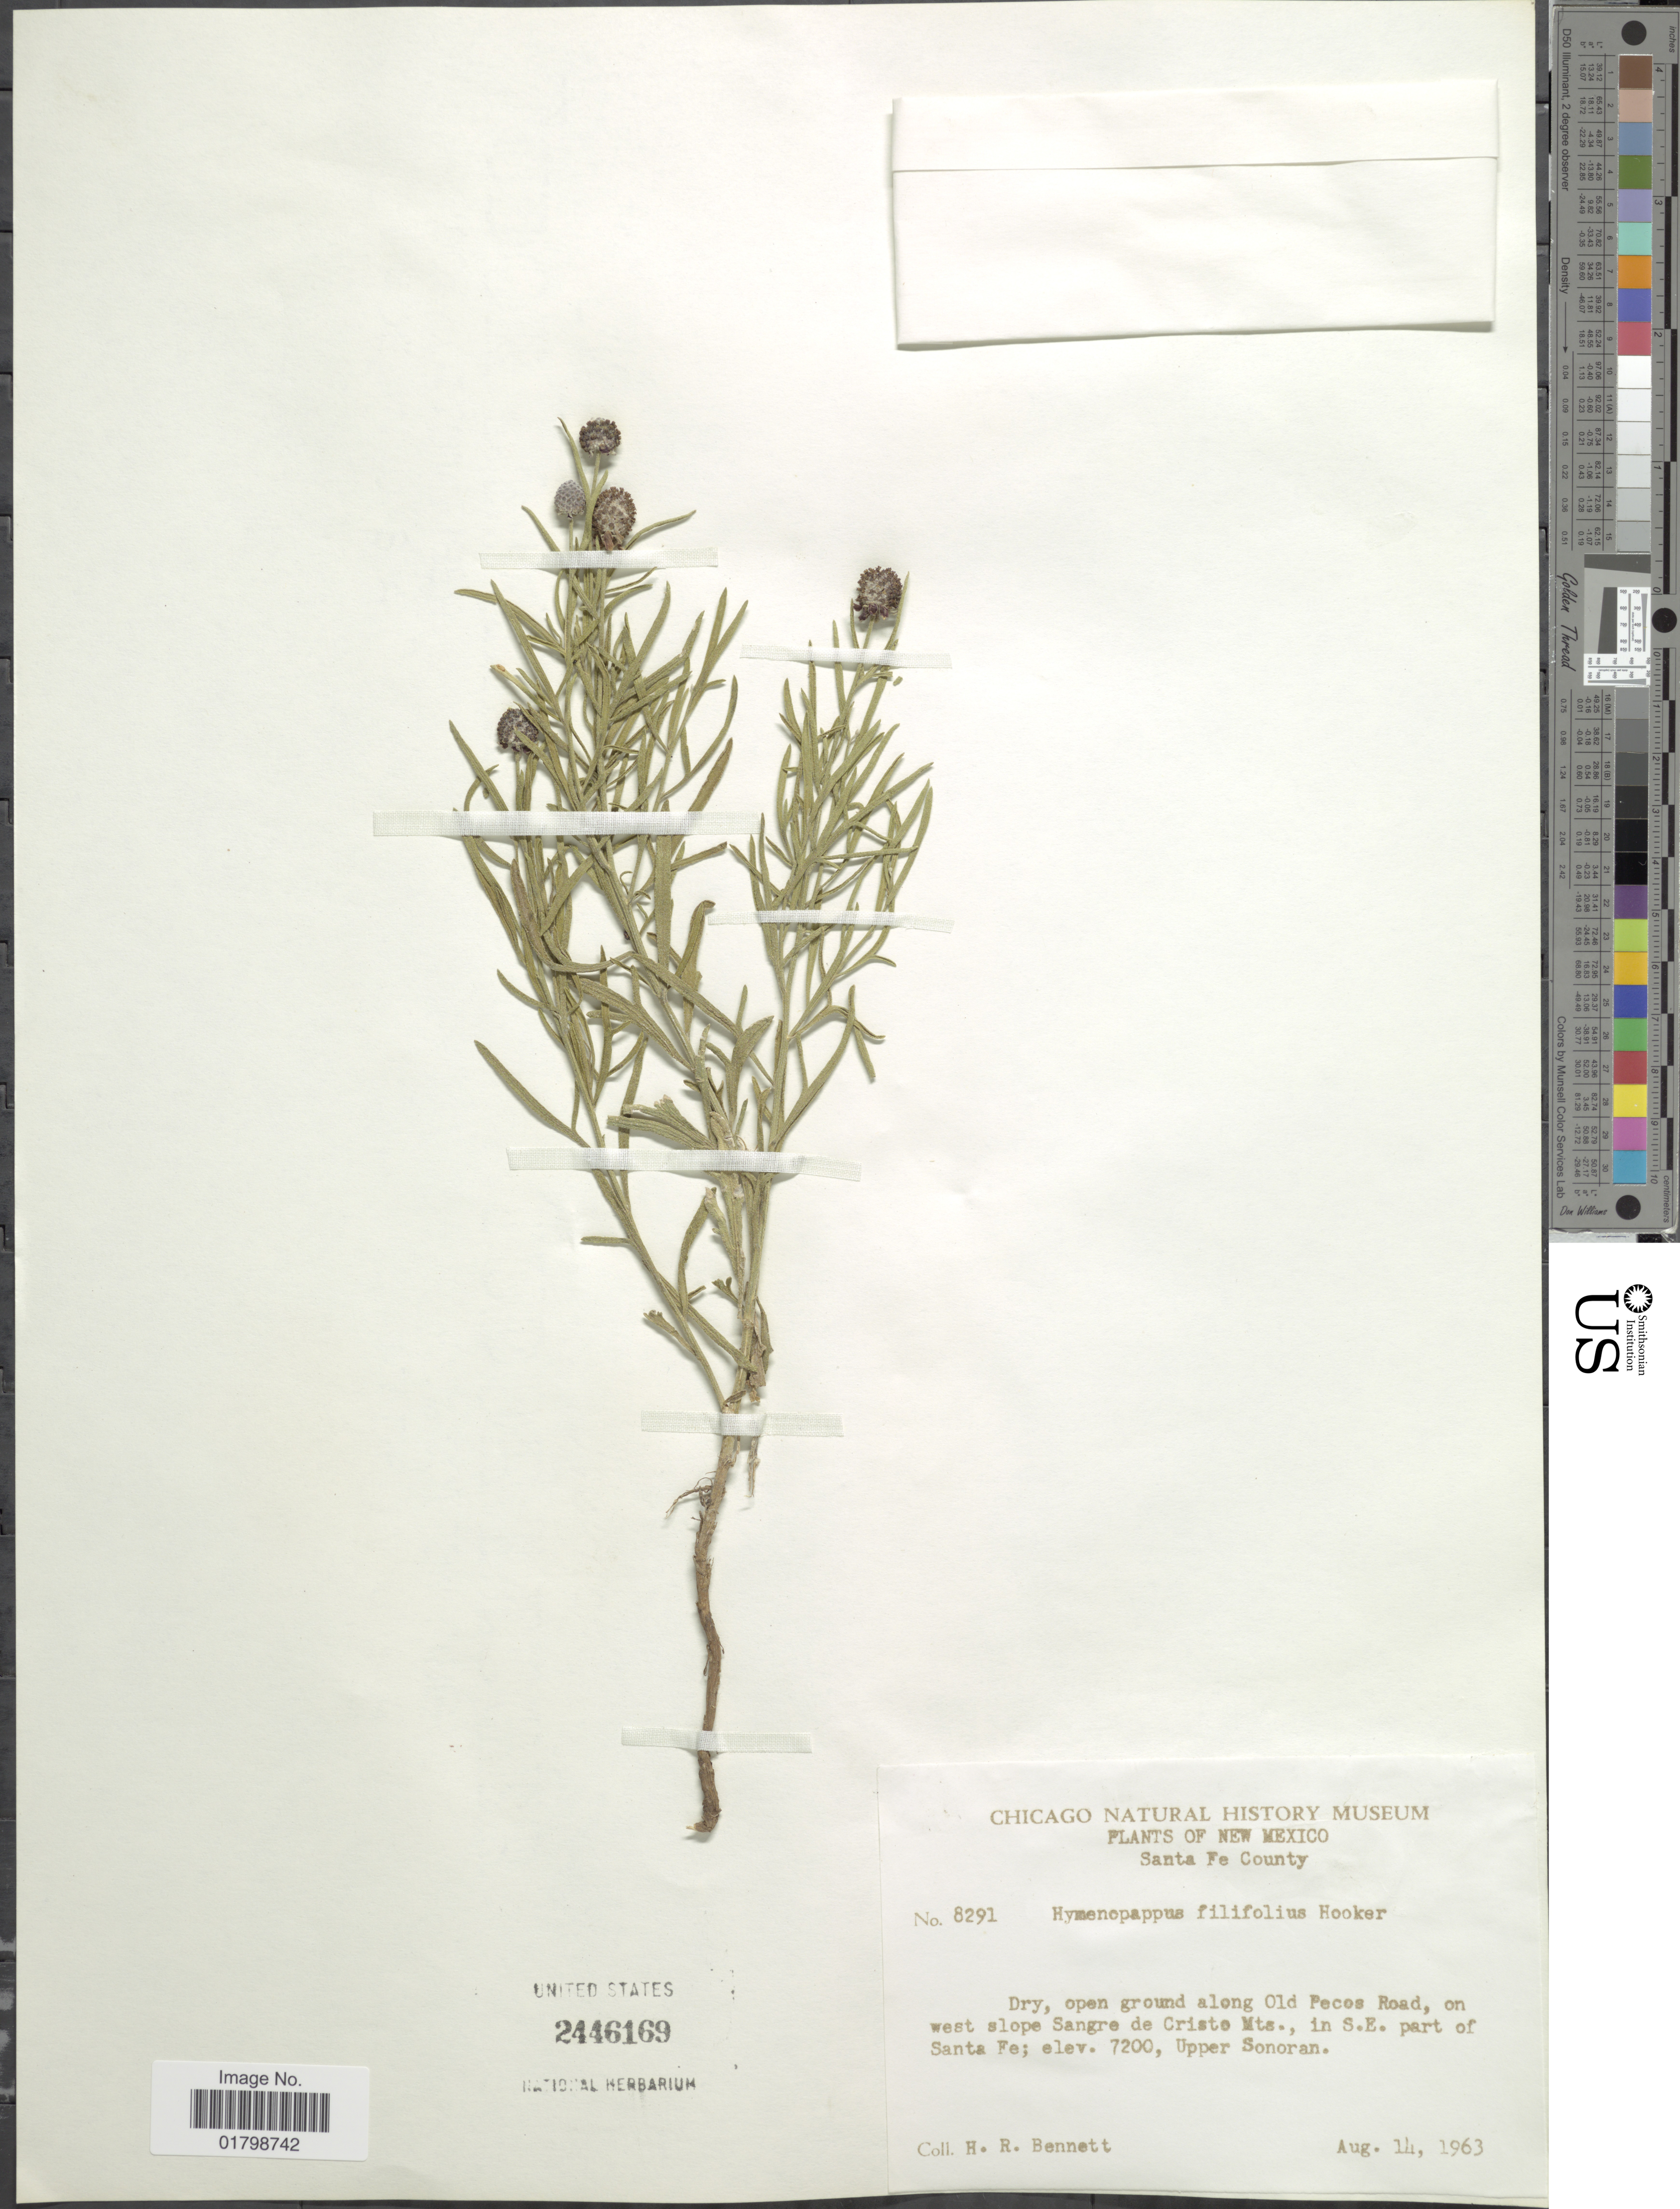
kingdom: Plantae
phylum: Tracheophyta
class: Magnoliopsida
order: Asterales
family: Asteraceae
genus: Hymenopappus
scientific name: Hymenopappus filifolius var. filifolius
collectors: H. R. Bennett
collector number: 8291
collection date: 1963-08-14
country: United States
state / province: New Mexico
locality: Santa Fe County, along Old Pecos Road, on west slope Sangre de Cristo Mts., in S.E. part of Santa Fe, Upper Sonoran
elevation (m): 2195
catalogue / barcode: US 2446169